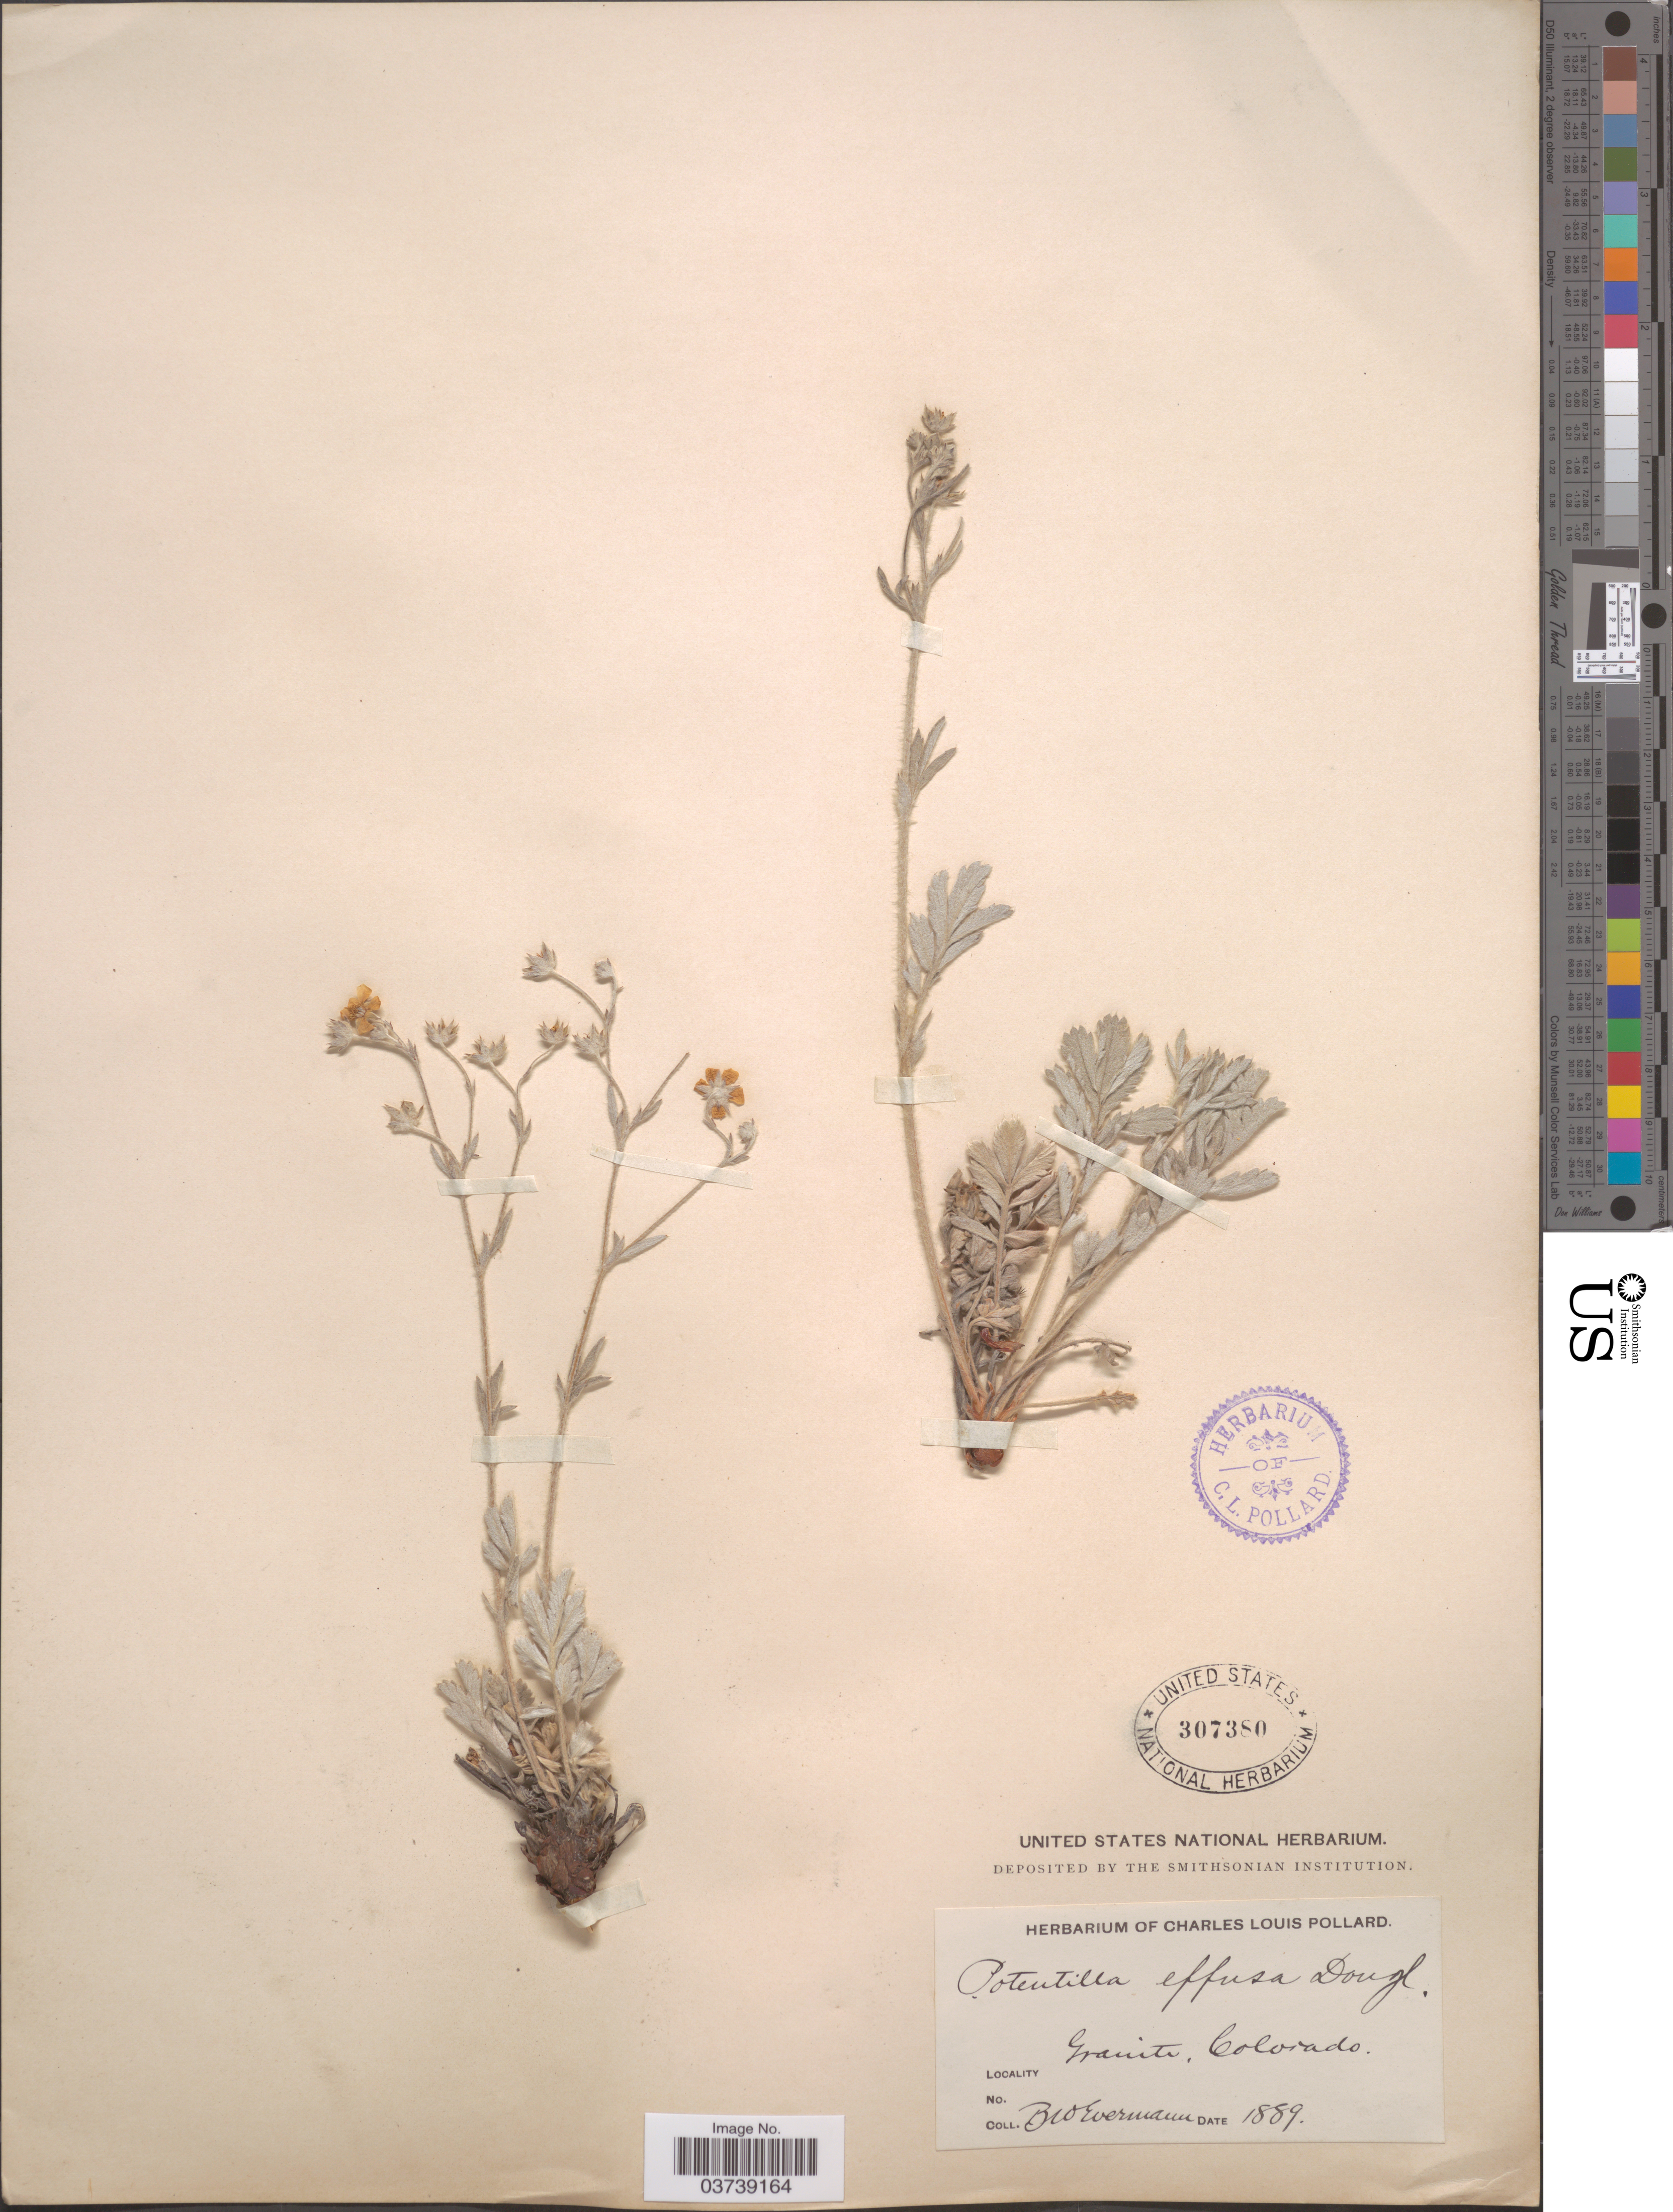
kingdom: Plantae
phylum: Tracheophyta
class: Magnoliopsida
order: Rosales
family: Rosaceae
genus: Potentilla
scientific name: Potentilla effusa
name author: Douglas ex Lehm.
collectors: B. W. Evermann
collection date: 1889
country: United States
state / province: Colorado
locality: Granite.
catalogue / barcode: US 307380